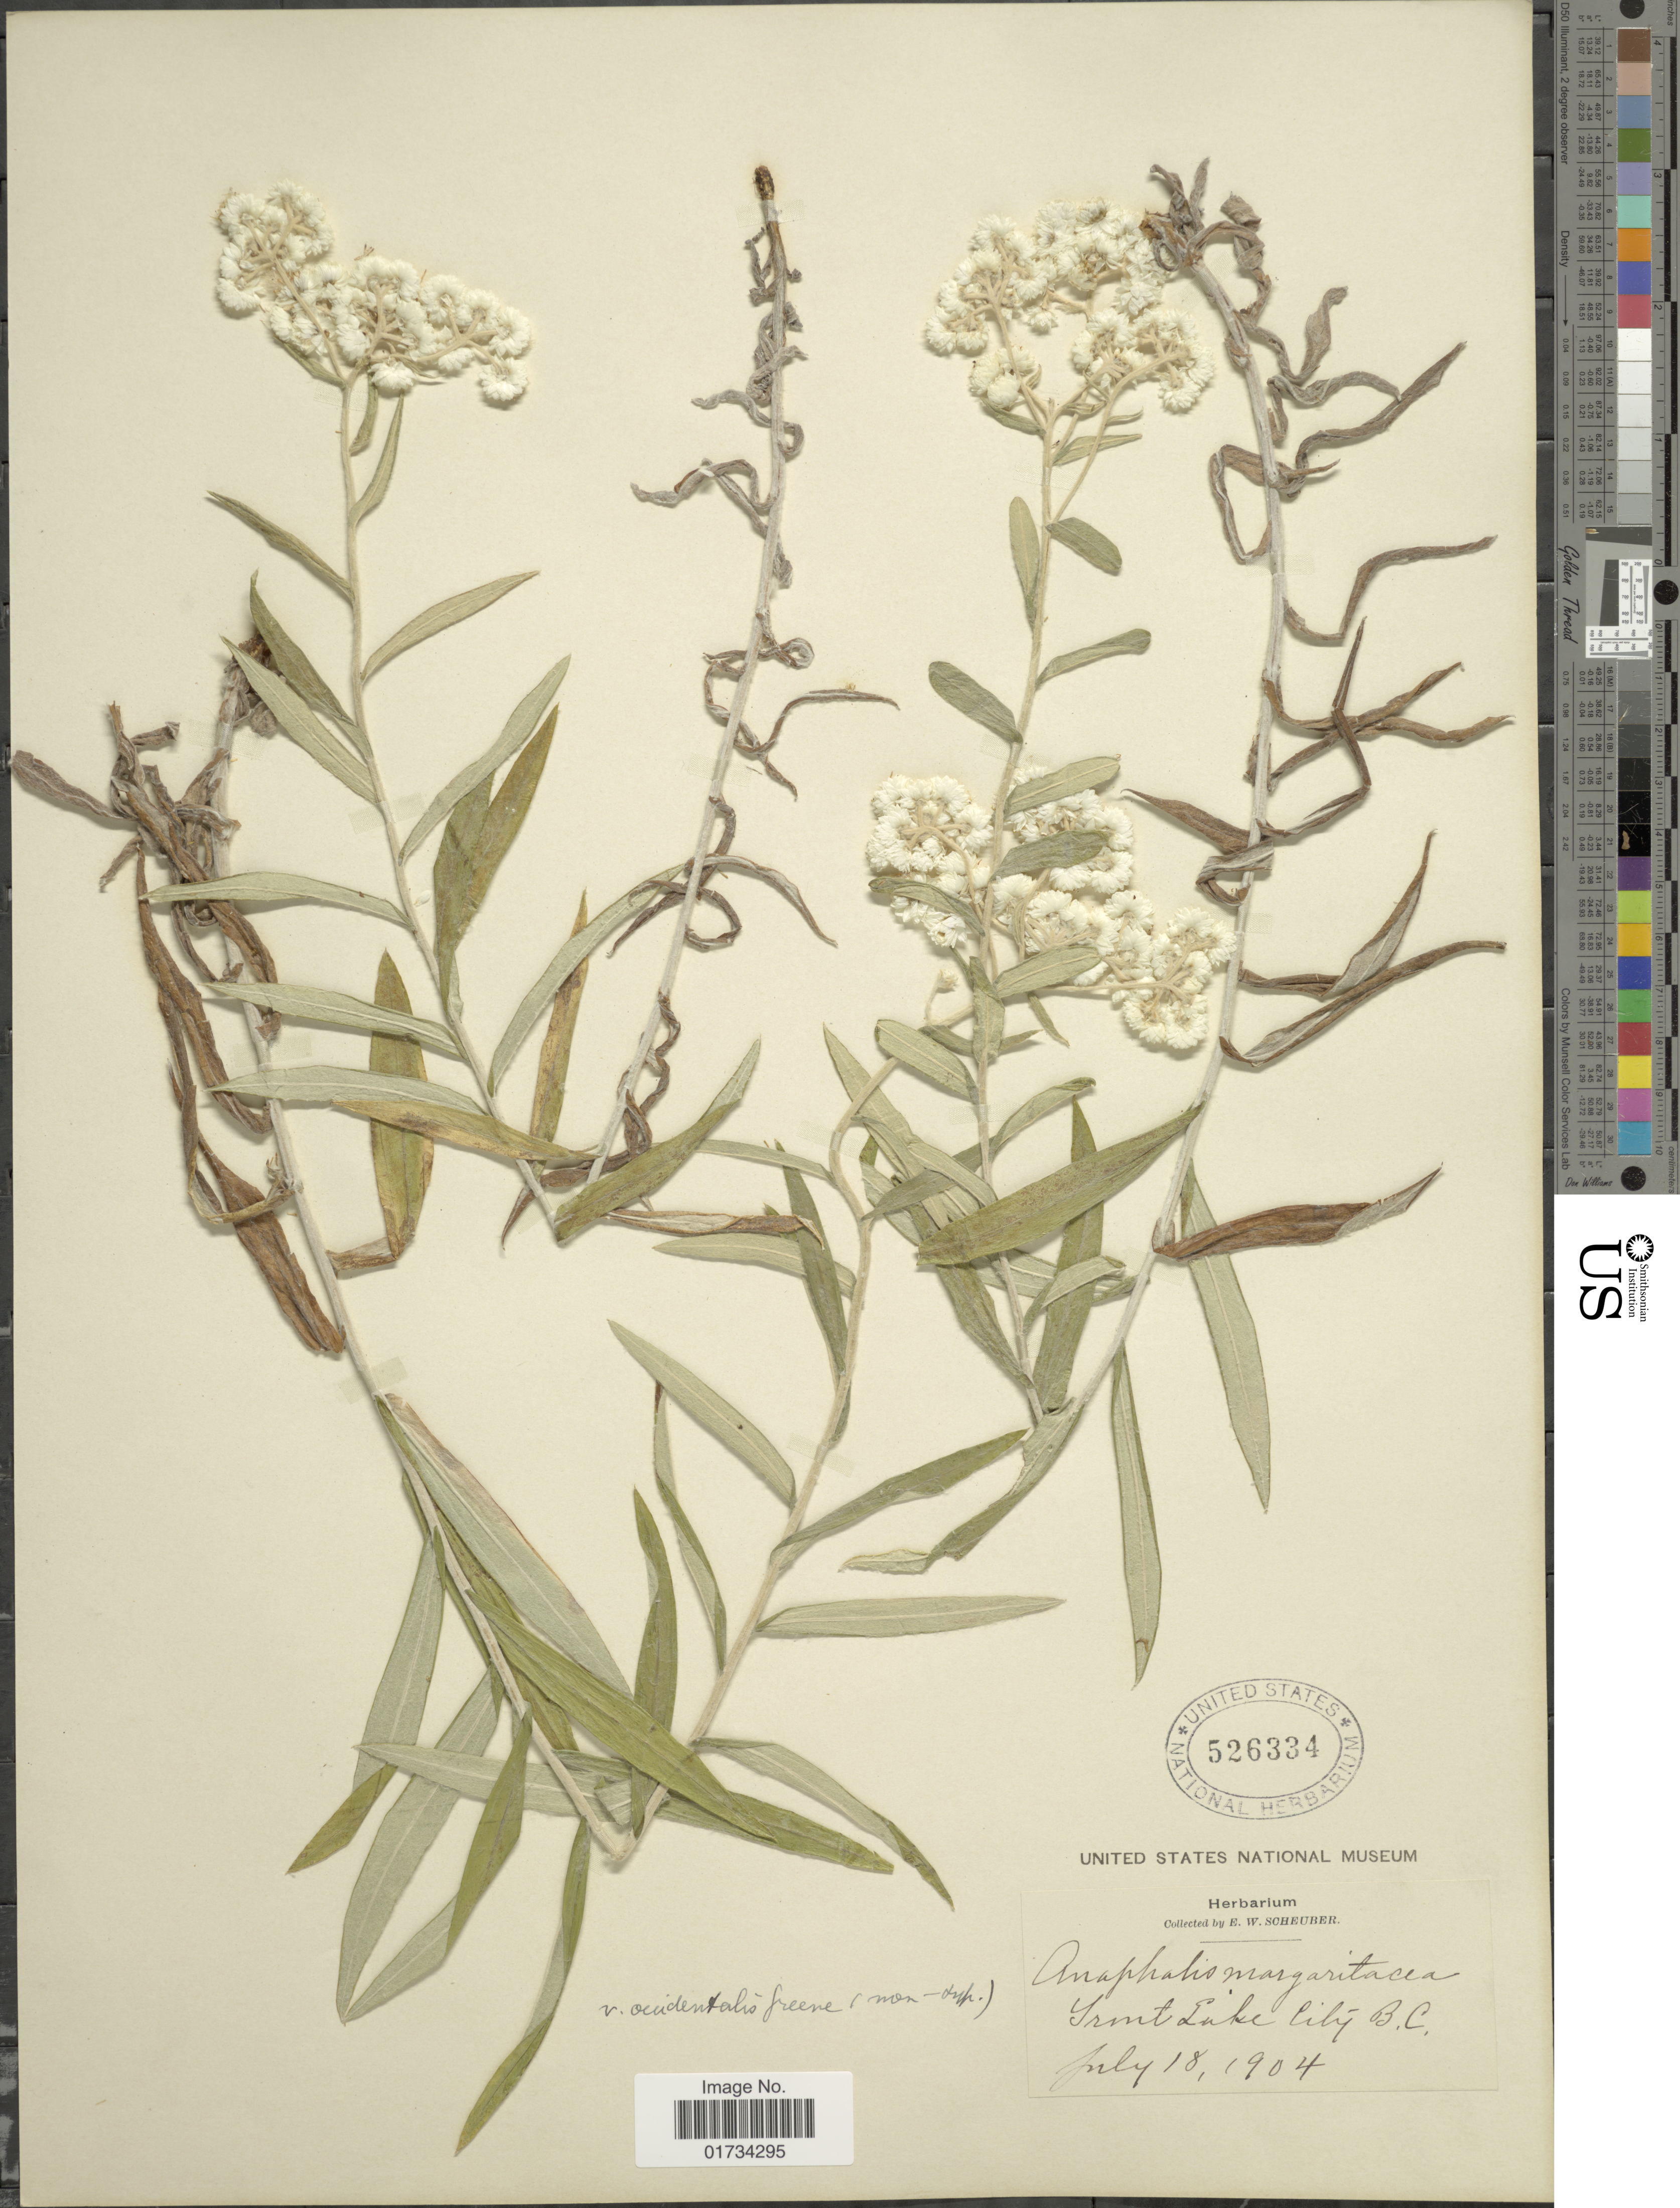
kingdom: Plantae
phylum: Tracheophyta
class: Magnoliopsida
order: Asterales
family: Asteraceae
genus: Anaphalis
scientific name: Anaphalis margaritacea var. occidentalis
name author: Greene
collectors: E. Scheuber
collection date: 1904-07-18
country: Canada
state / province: British Columbia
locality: Trout Lake City. B. C.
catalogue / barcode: US 526334